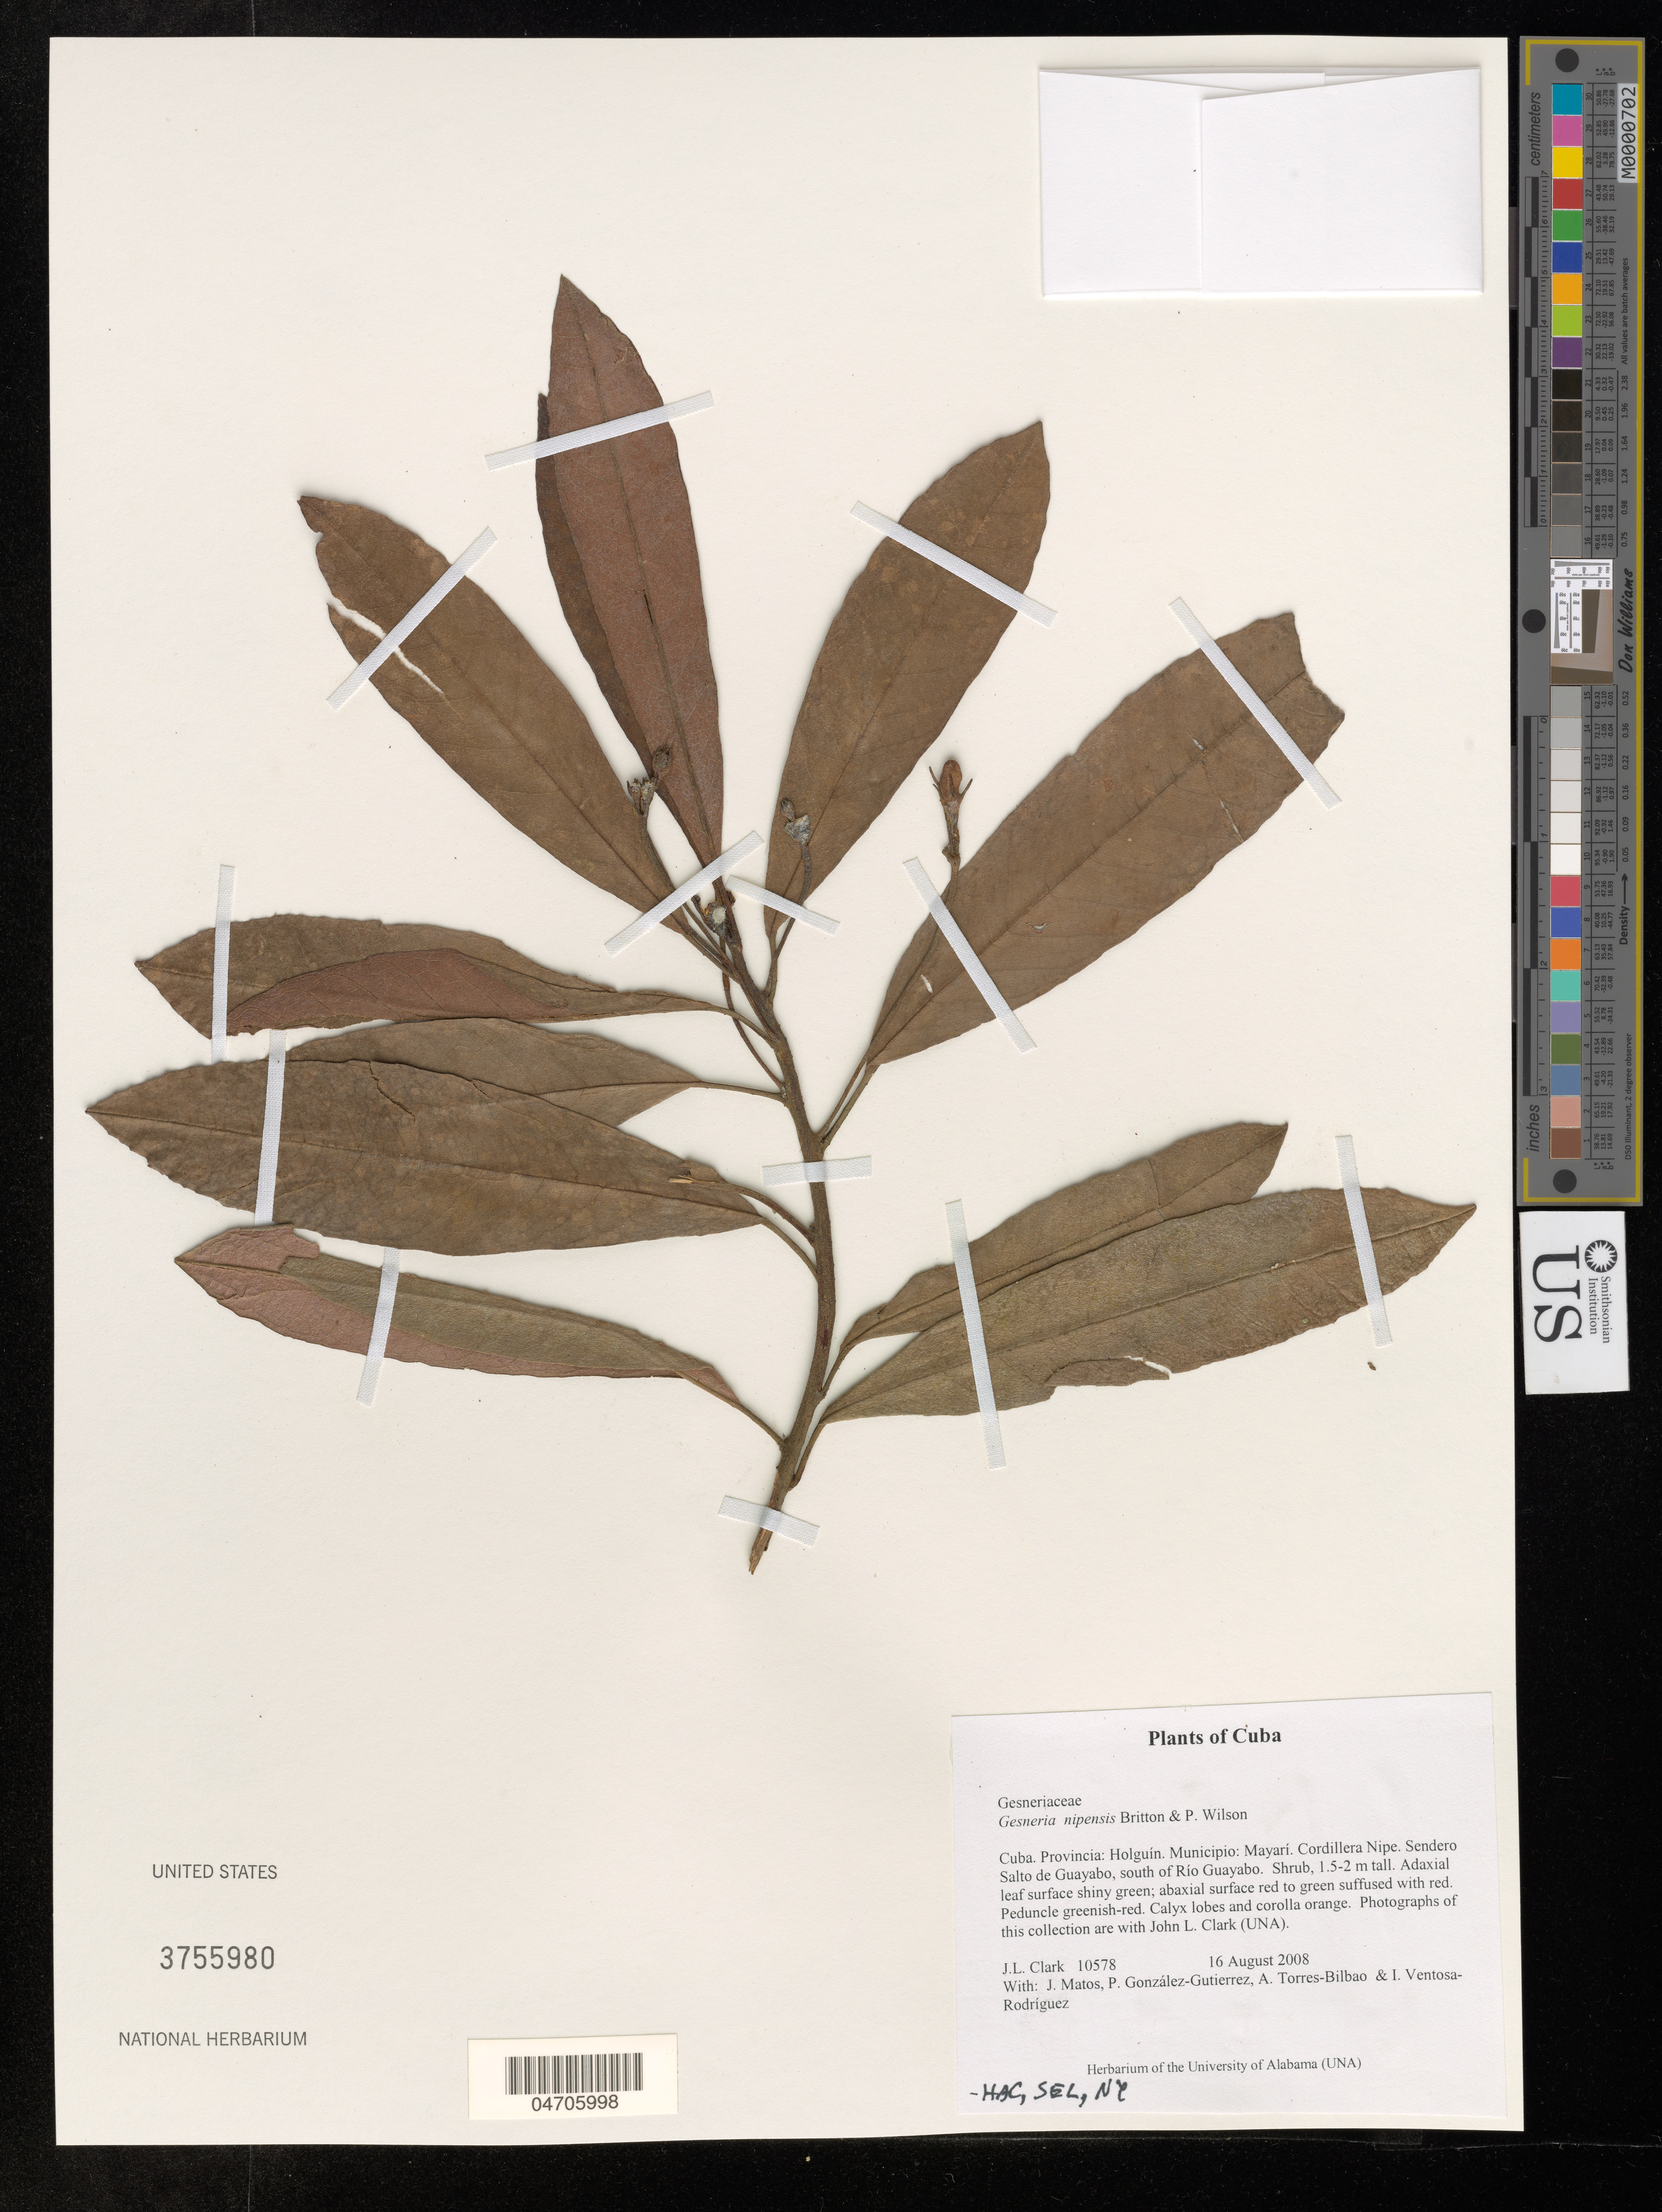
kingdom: Plantae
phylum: Tracheophyta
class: Magnoliopsida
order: Lamiales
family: Gesneriaceae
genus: Gesneria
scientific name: Gesneria nipensis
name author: Britton & P. Wilson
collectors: J. L. Clark, P. González-Gutiérrez, A. Torres-Bilbao & I. Ventosa-Rodríquez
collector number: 10578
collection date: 2008-08-16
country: Cuba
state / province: Holguín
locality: Municipio: Mayarí. Cordillera Nipe. Sendero Salto de Guayabo, south of Río Guayabo.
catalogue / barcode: US 3755980